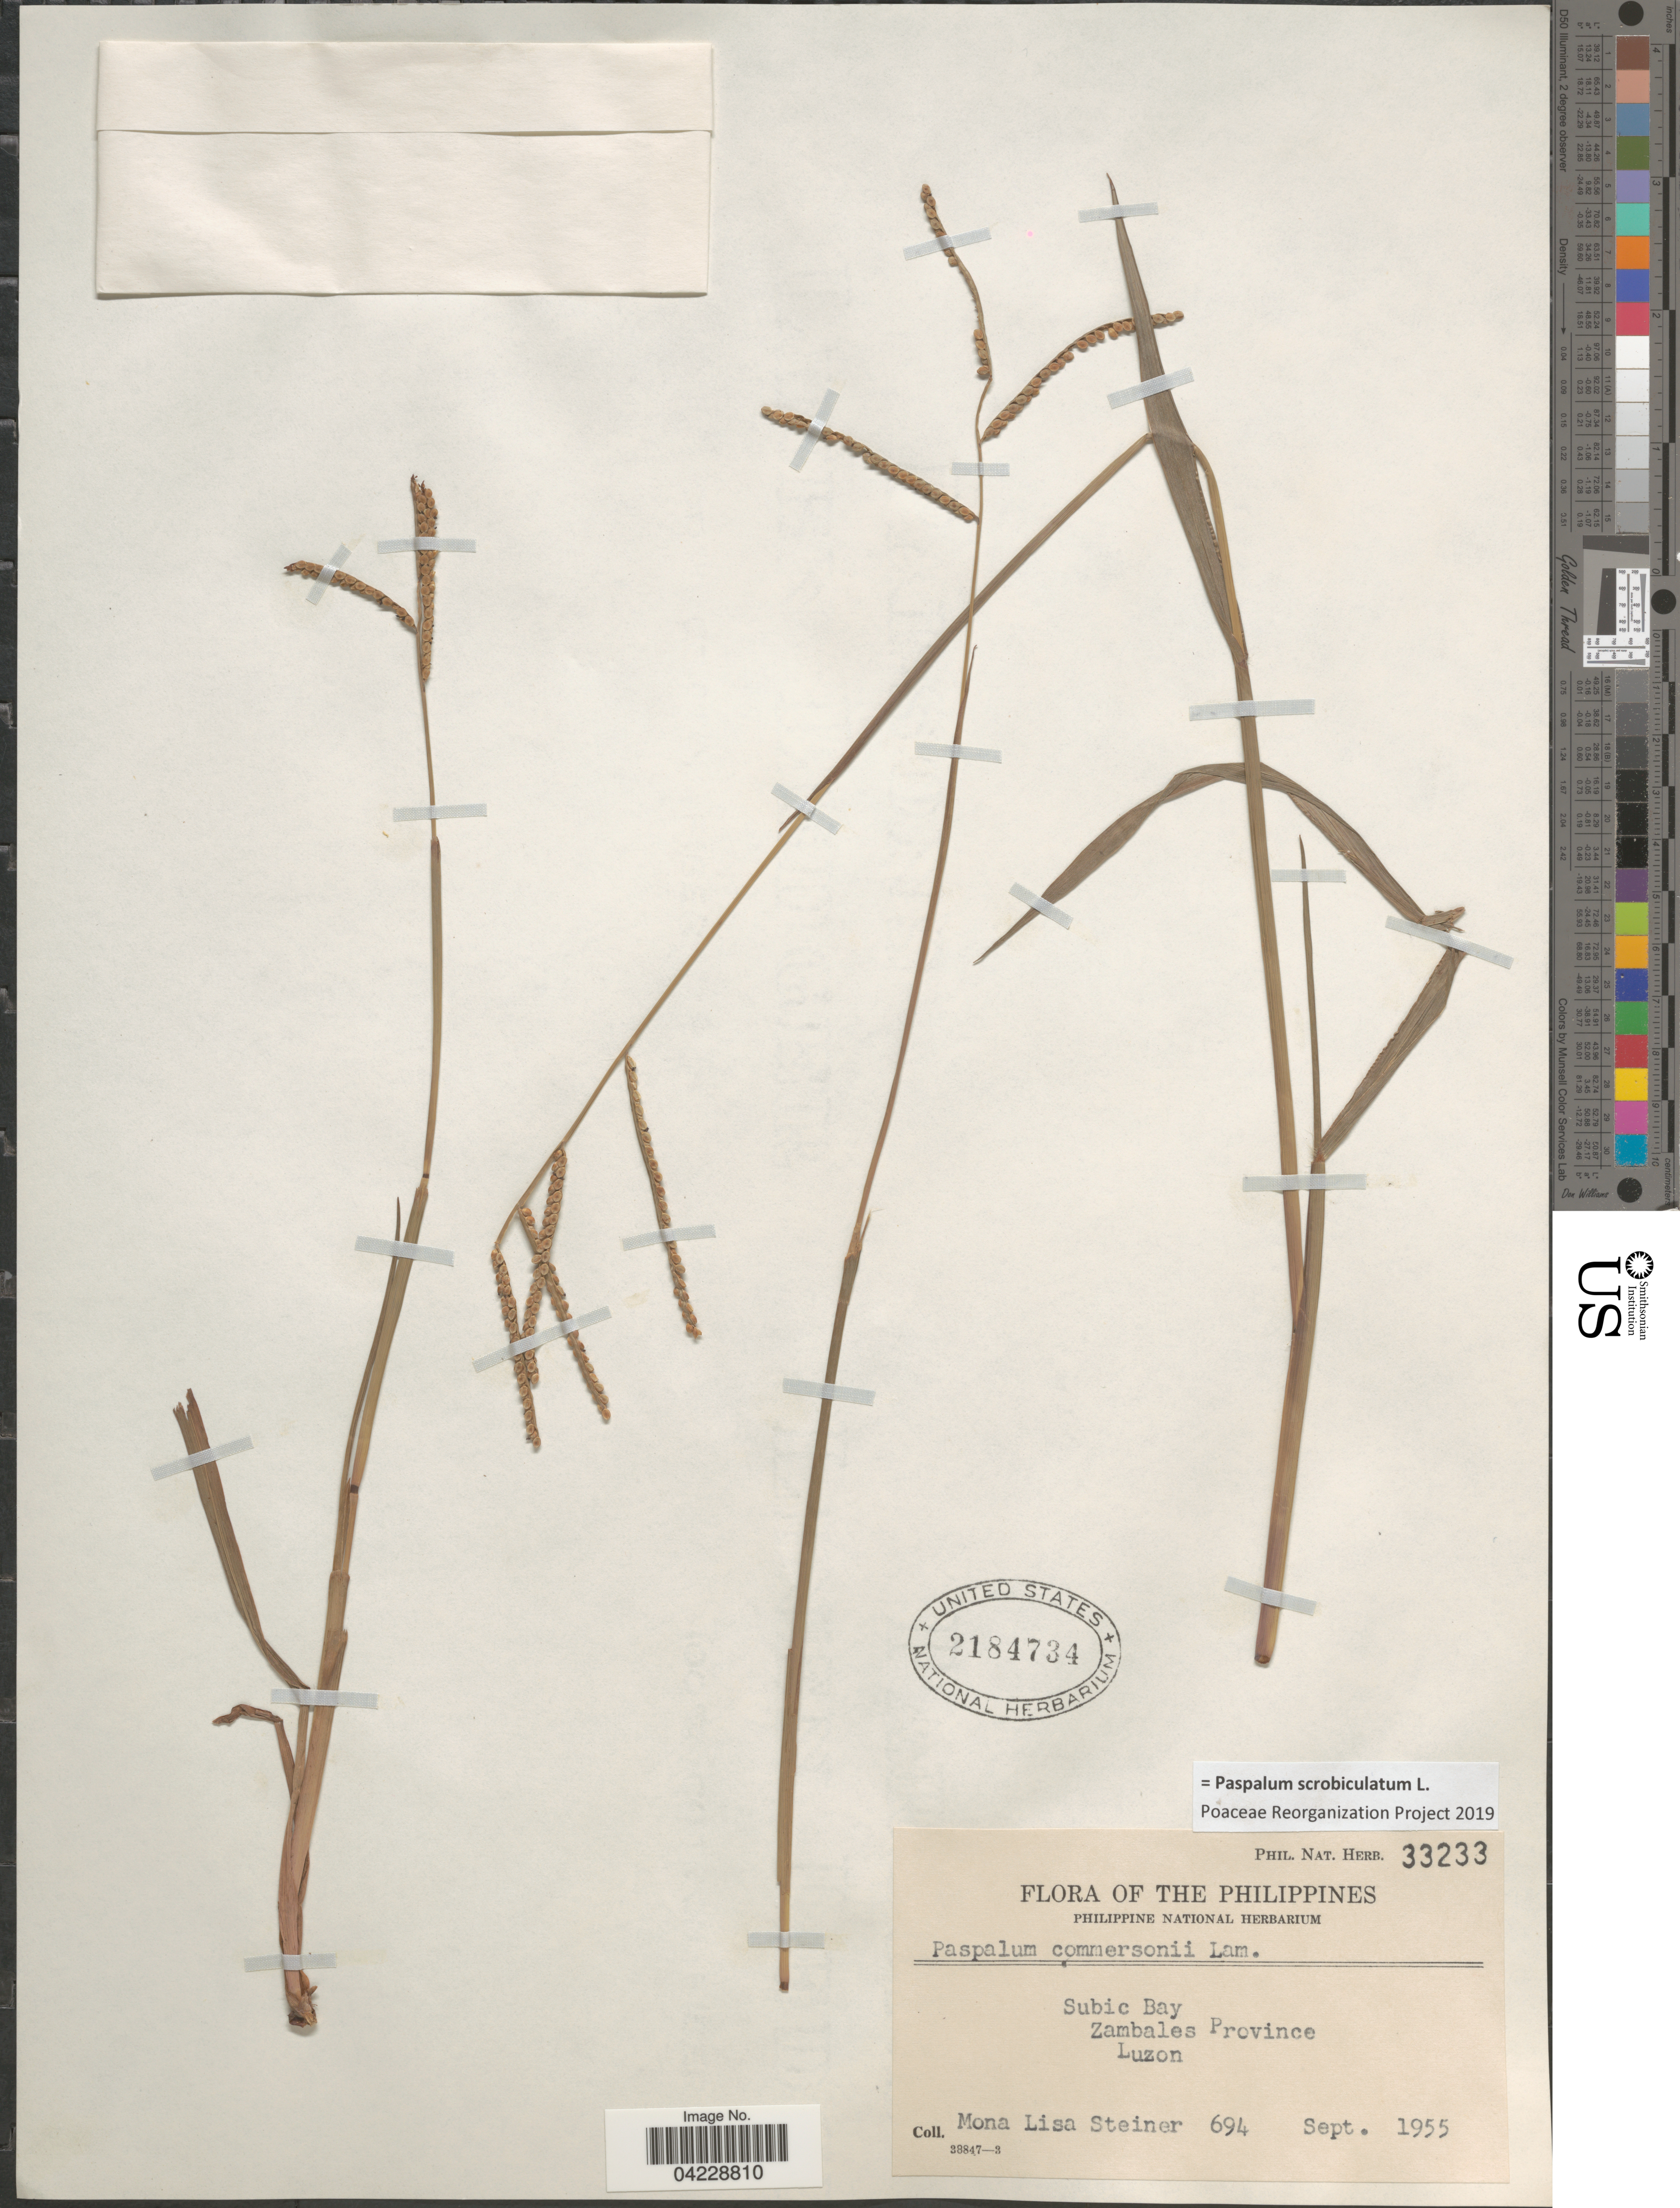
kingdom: Plantae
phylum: Tracheophyta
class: Liliopsida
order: Poales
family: Poaceae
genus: Paspalum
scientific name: Paspalum scrobiculatum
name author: L.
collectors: M. Steiner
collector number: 694/Phil. Nat. Herb. 33233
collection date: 1955-09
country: Philippines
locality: Subic Bay. Zambales Province. Luzon.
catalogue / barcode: US 2184734